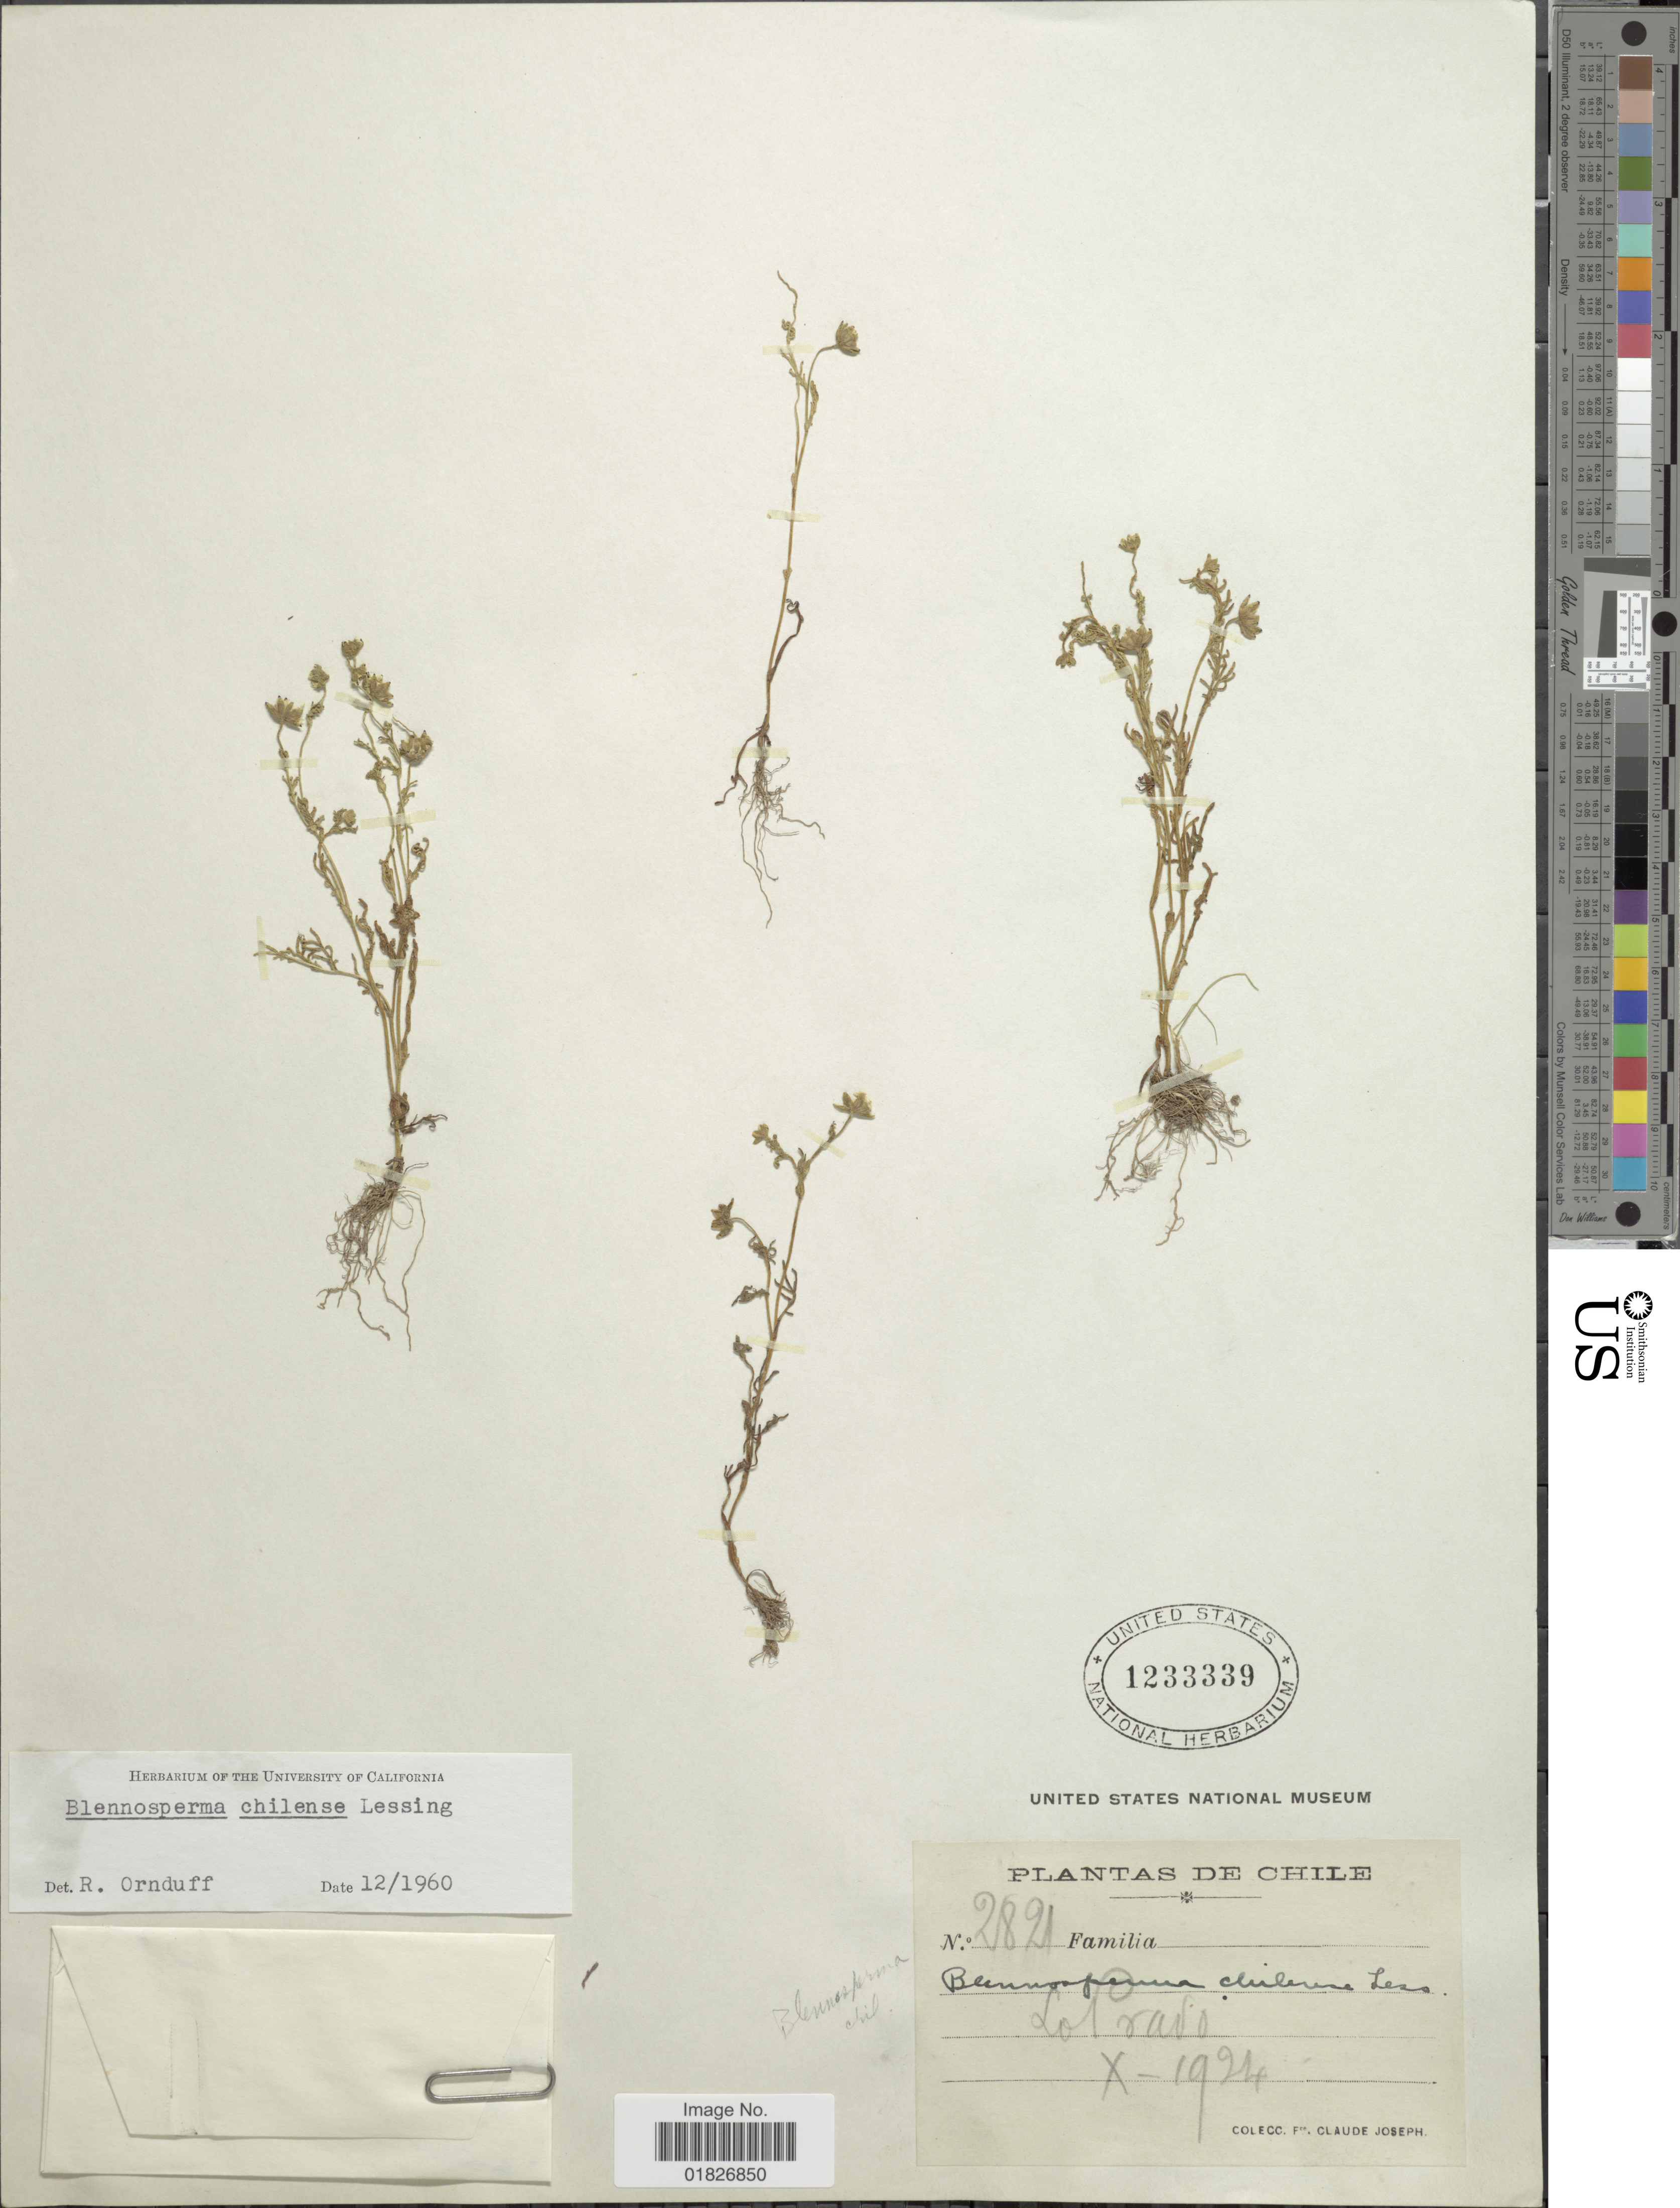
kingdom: Plantae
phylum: Tracheophyta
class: Magnoliopsida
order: Asterales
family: Asteraceae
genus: Blennosperma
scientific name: Blennosperma chilense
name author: Less.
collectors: Bro. Claude-Joseph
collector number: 2821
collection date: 1924-10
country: Chile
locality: Lo Prado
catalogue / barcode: US 1233339